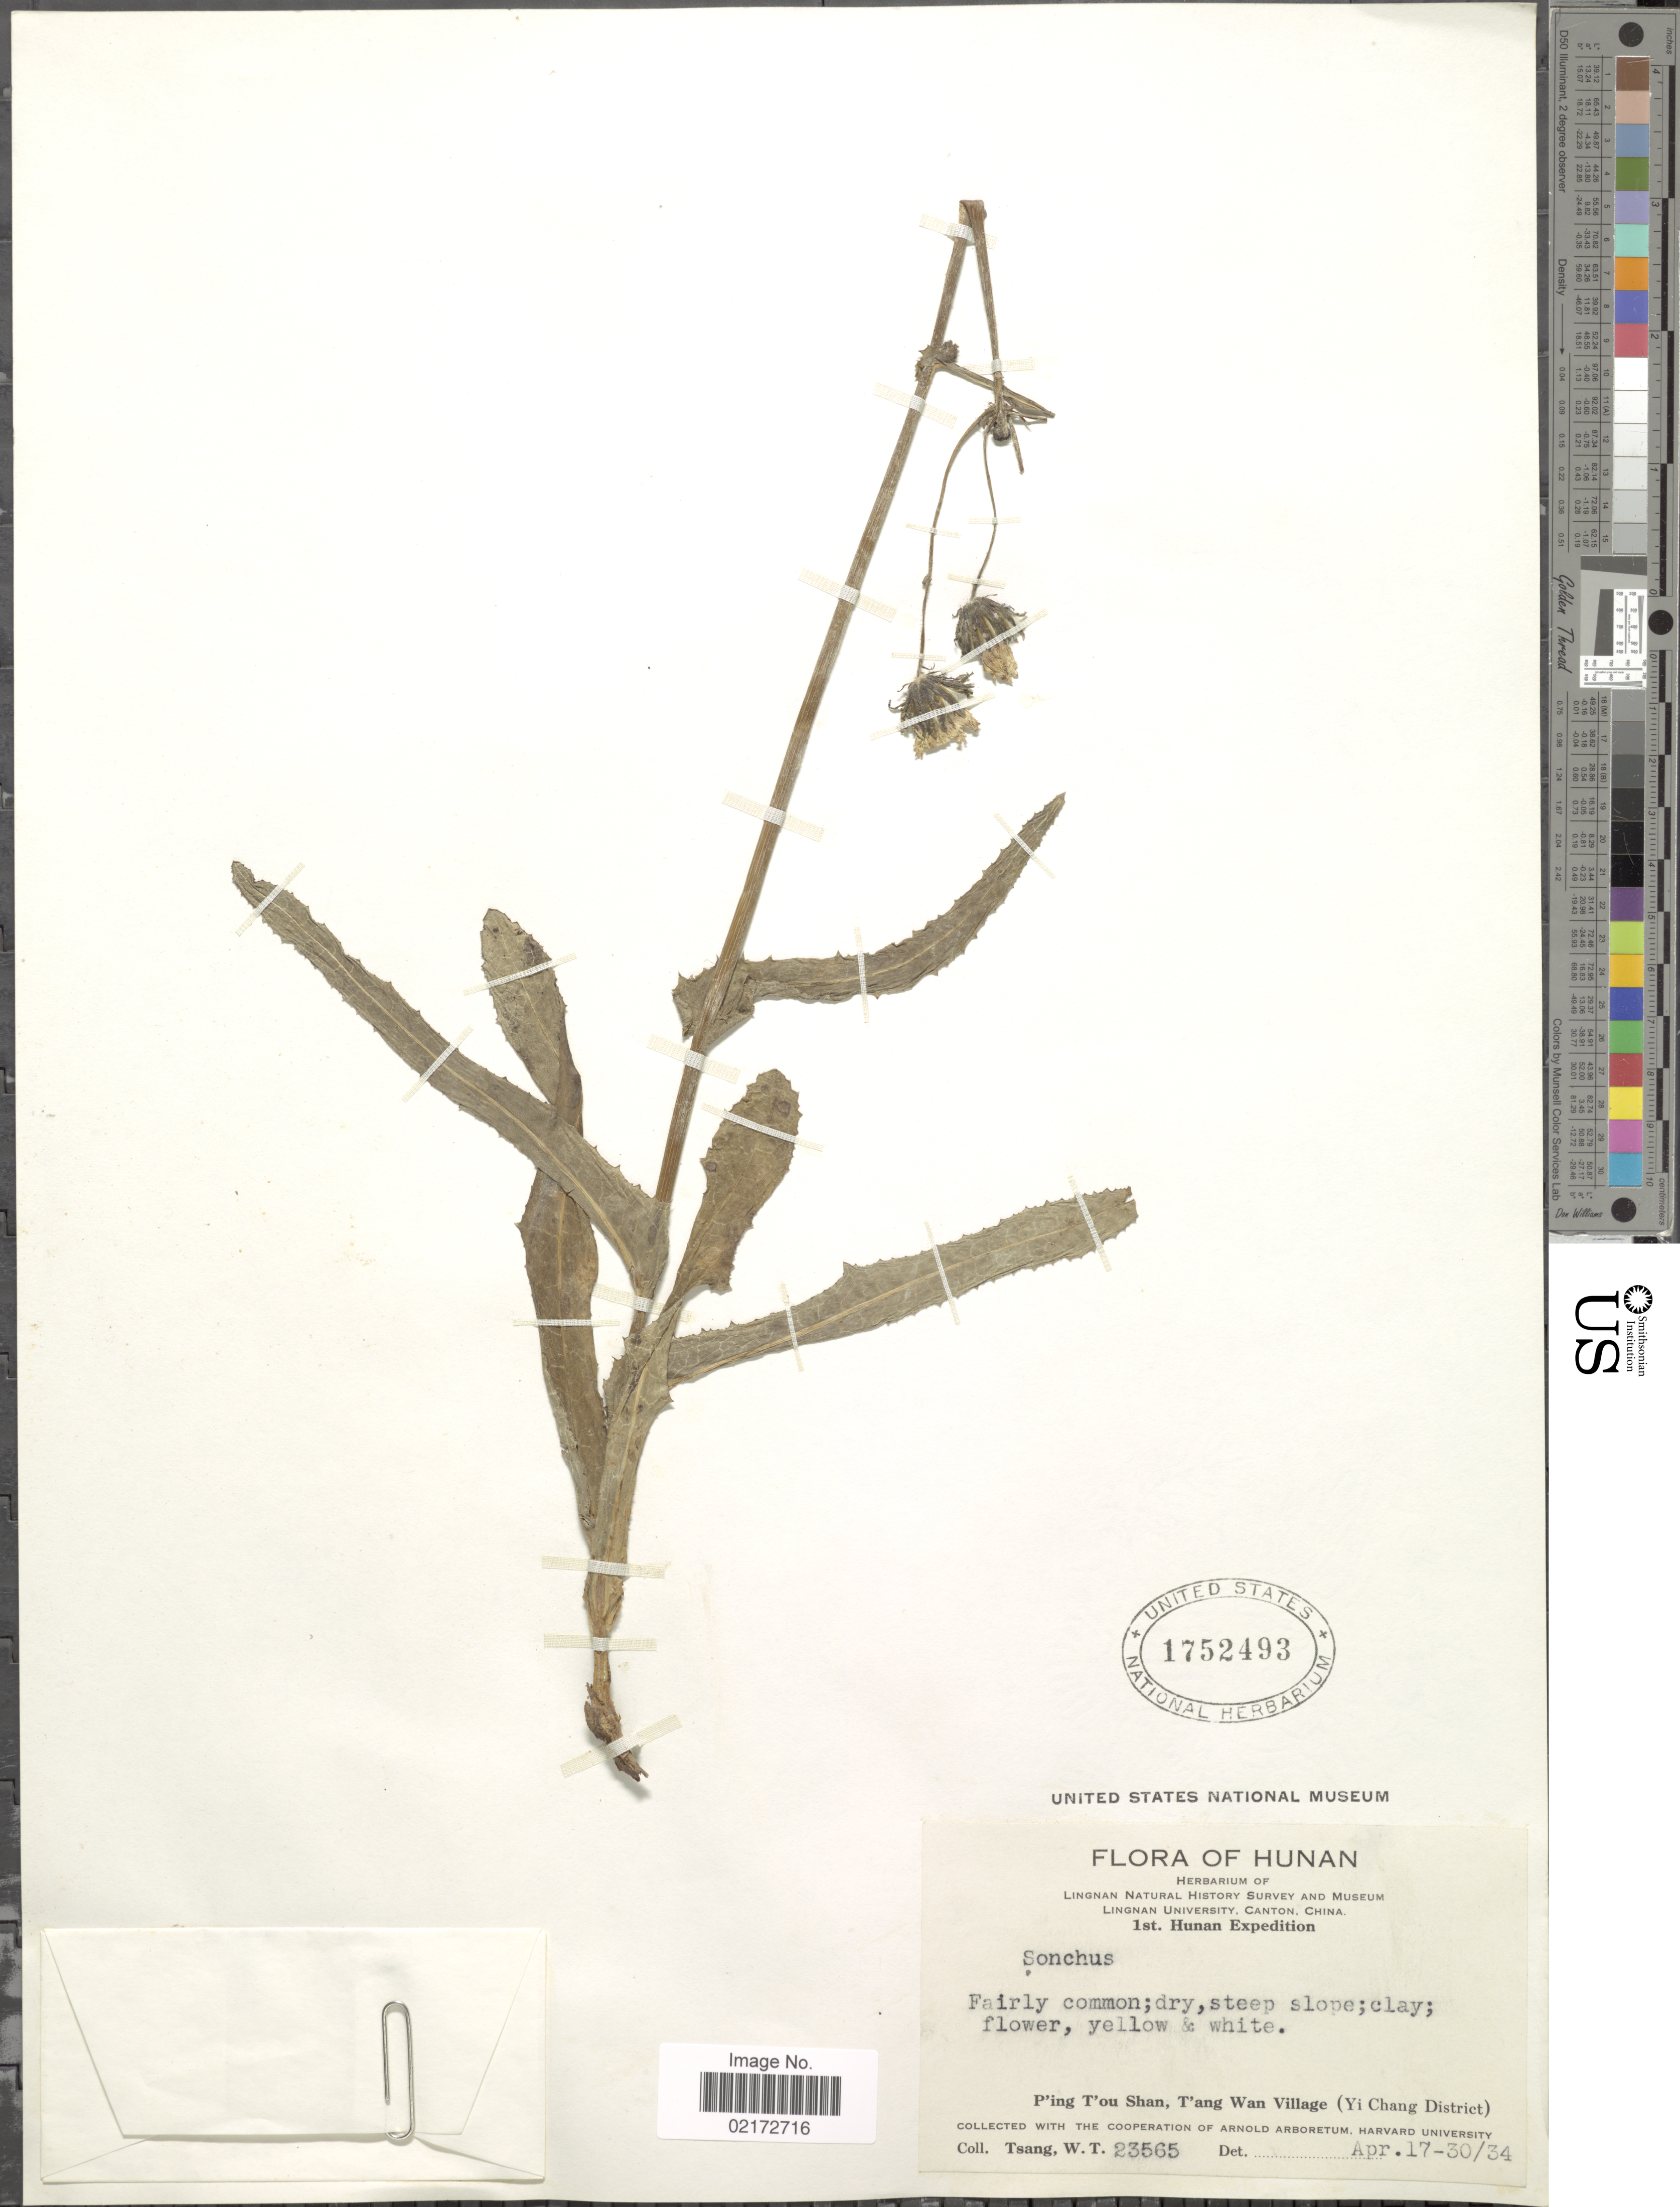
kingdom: Plantae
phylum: Tracheophyta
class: Magnoliopsida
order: Asterales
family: Asteraceae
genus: Sonchus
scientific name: Sonchus sp.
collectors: W. T. Tsang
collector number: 23565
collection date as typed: Transcribed d/m/y: 17/4/34 to 30/4/34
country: China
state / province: Hunan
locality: P'ing T'ou Shan, T'ang Wan Village (Yi Chang District)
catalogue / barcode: US 1752493